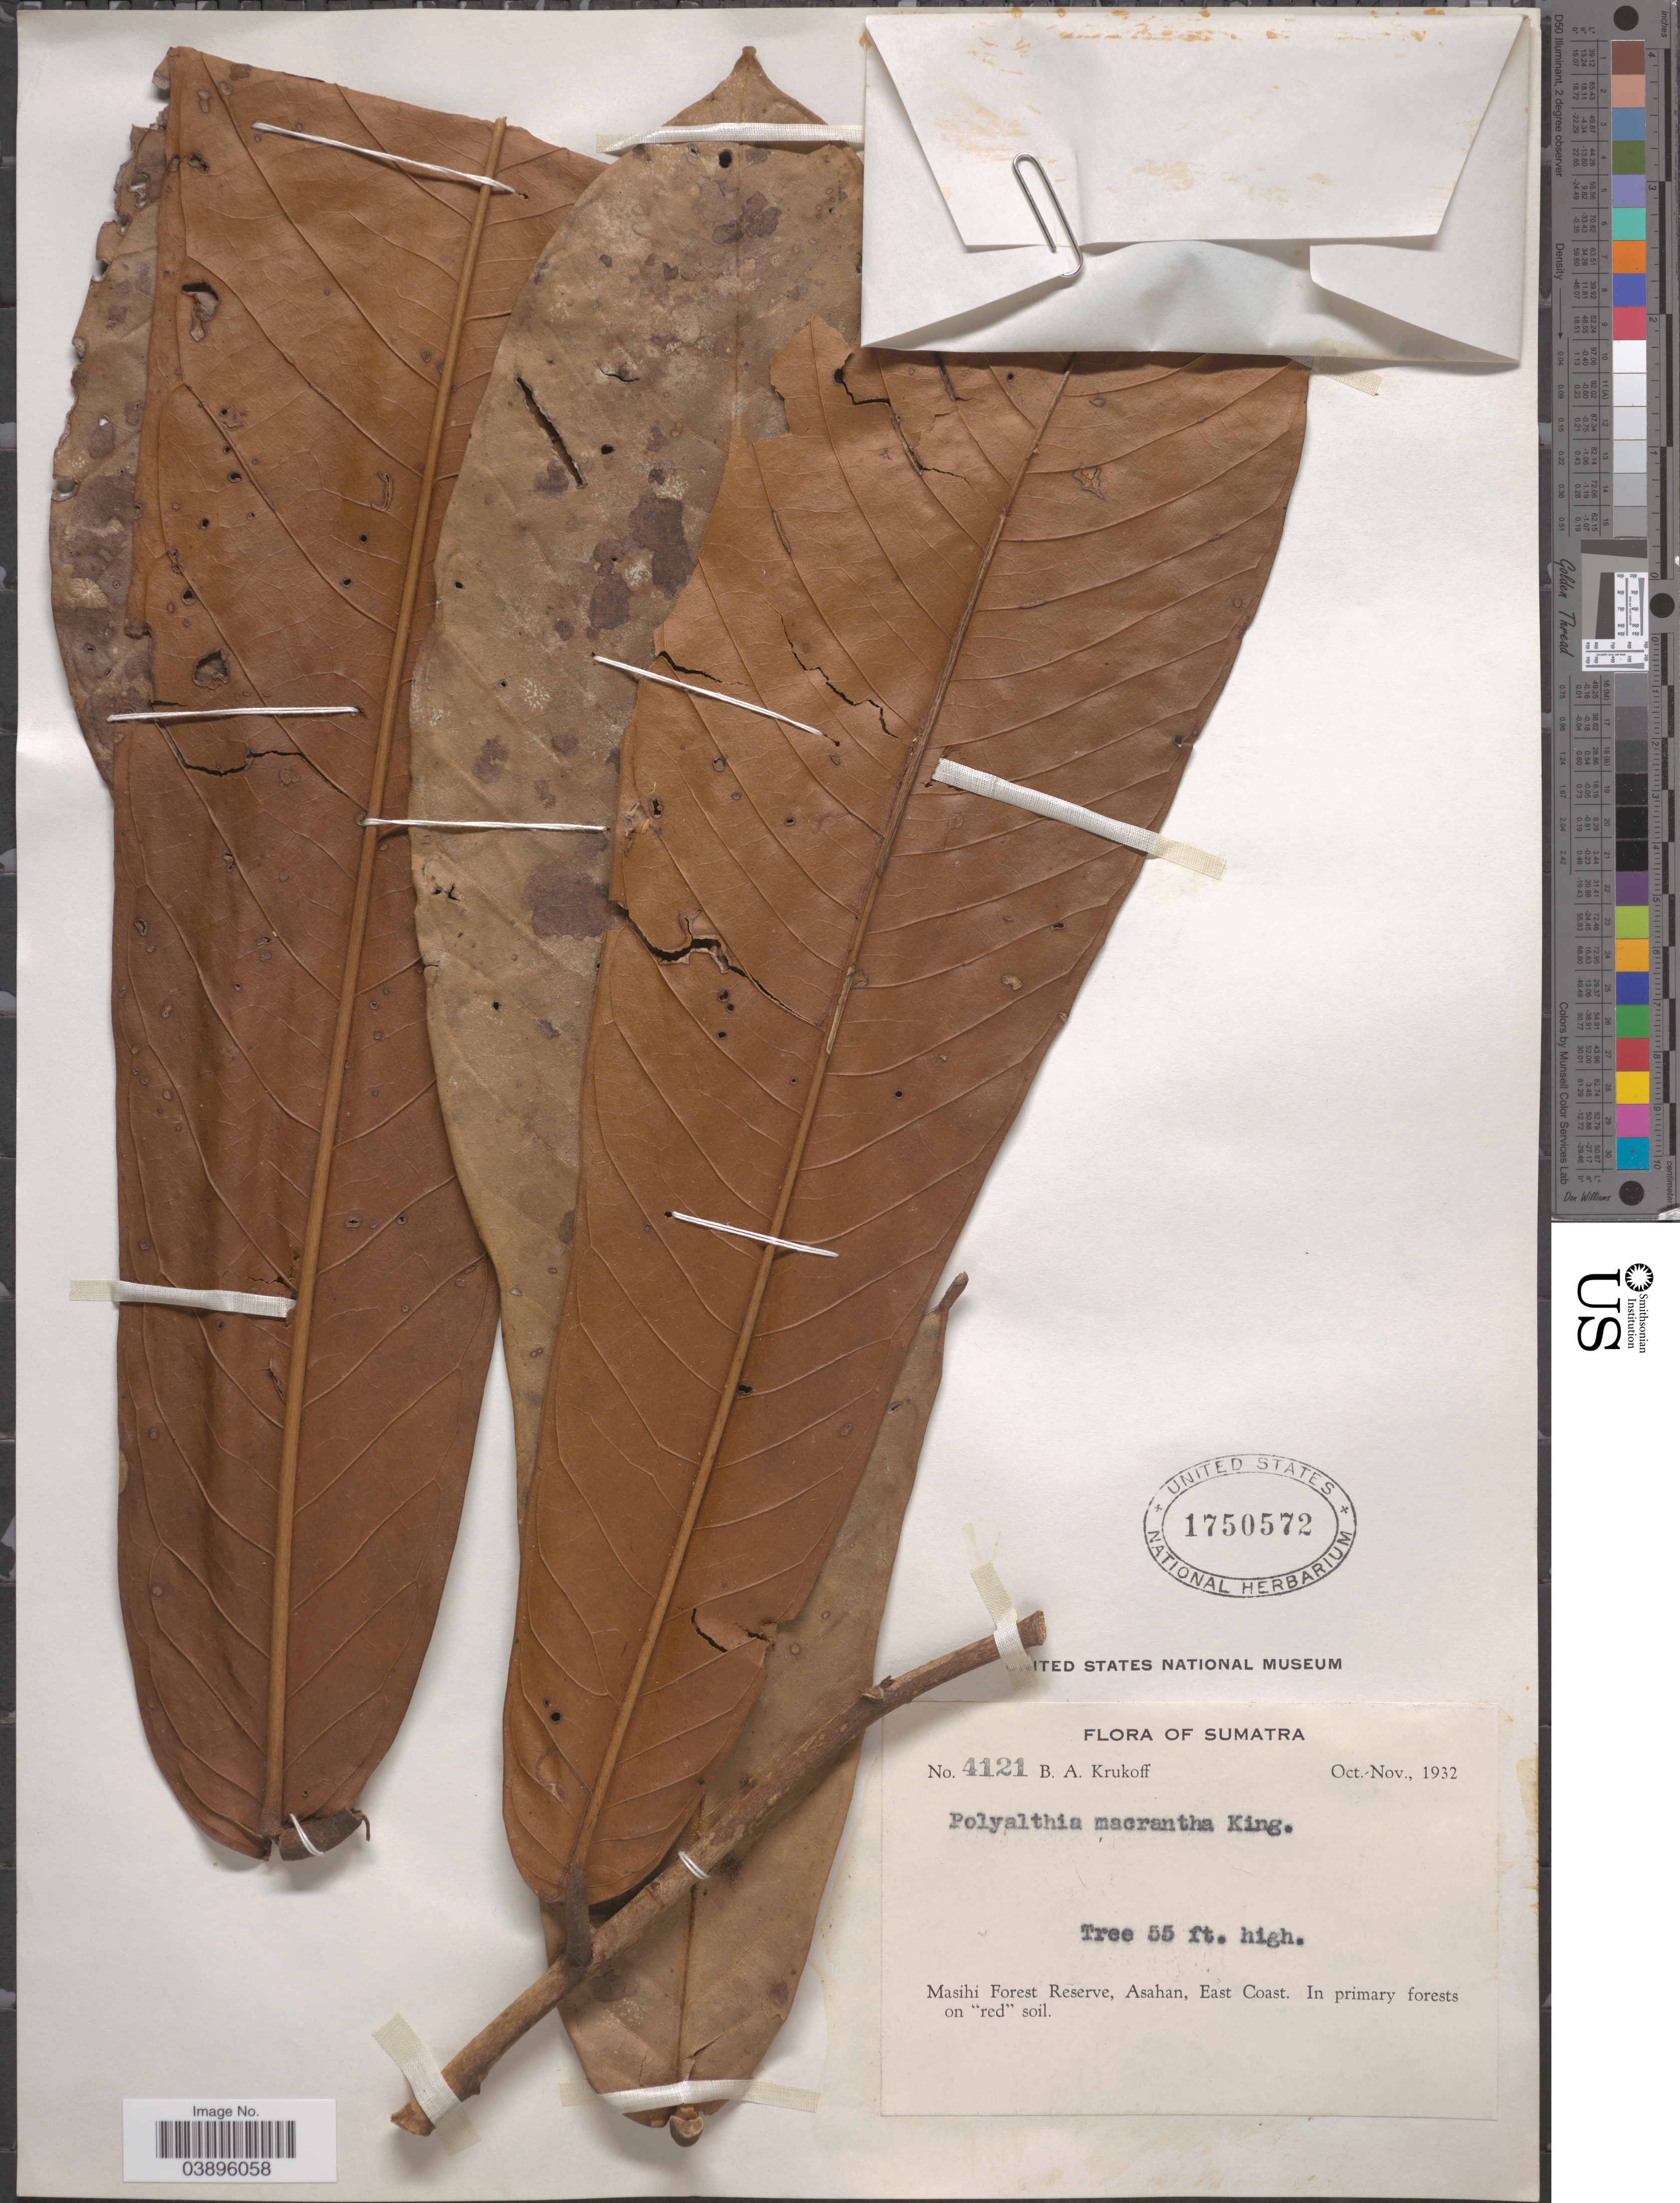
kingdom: Plantae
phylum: Tracheophyta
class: Magnoliopsida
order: Magnoliales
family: Annonaceae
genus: Monoon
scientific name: Monoon macranthum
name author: (King) B. Xue & R.M.K. Saunders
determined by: Wagner, W. L., (BOT), Smithsonian Institution - National Museum of Natural History (UNITED STATES)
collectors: B. A. Krukoff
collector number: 4121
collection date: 1932-10/1932-11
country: Indonesia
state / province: Sumatra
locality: Masihi Forest Reserve, Asahan, East Coast.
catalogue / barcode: US 1750572